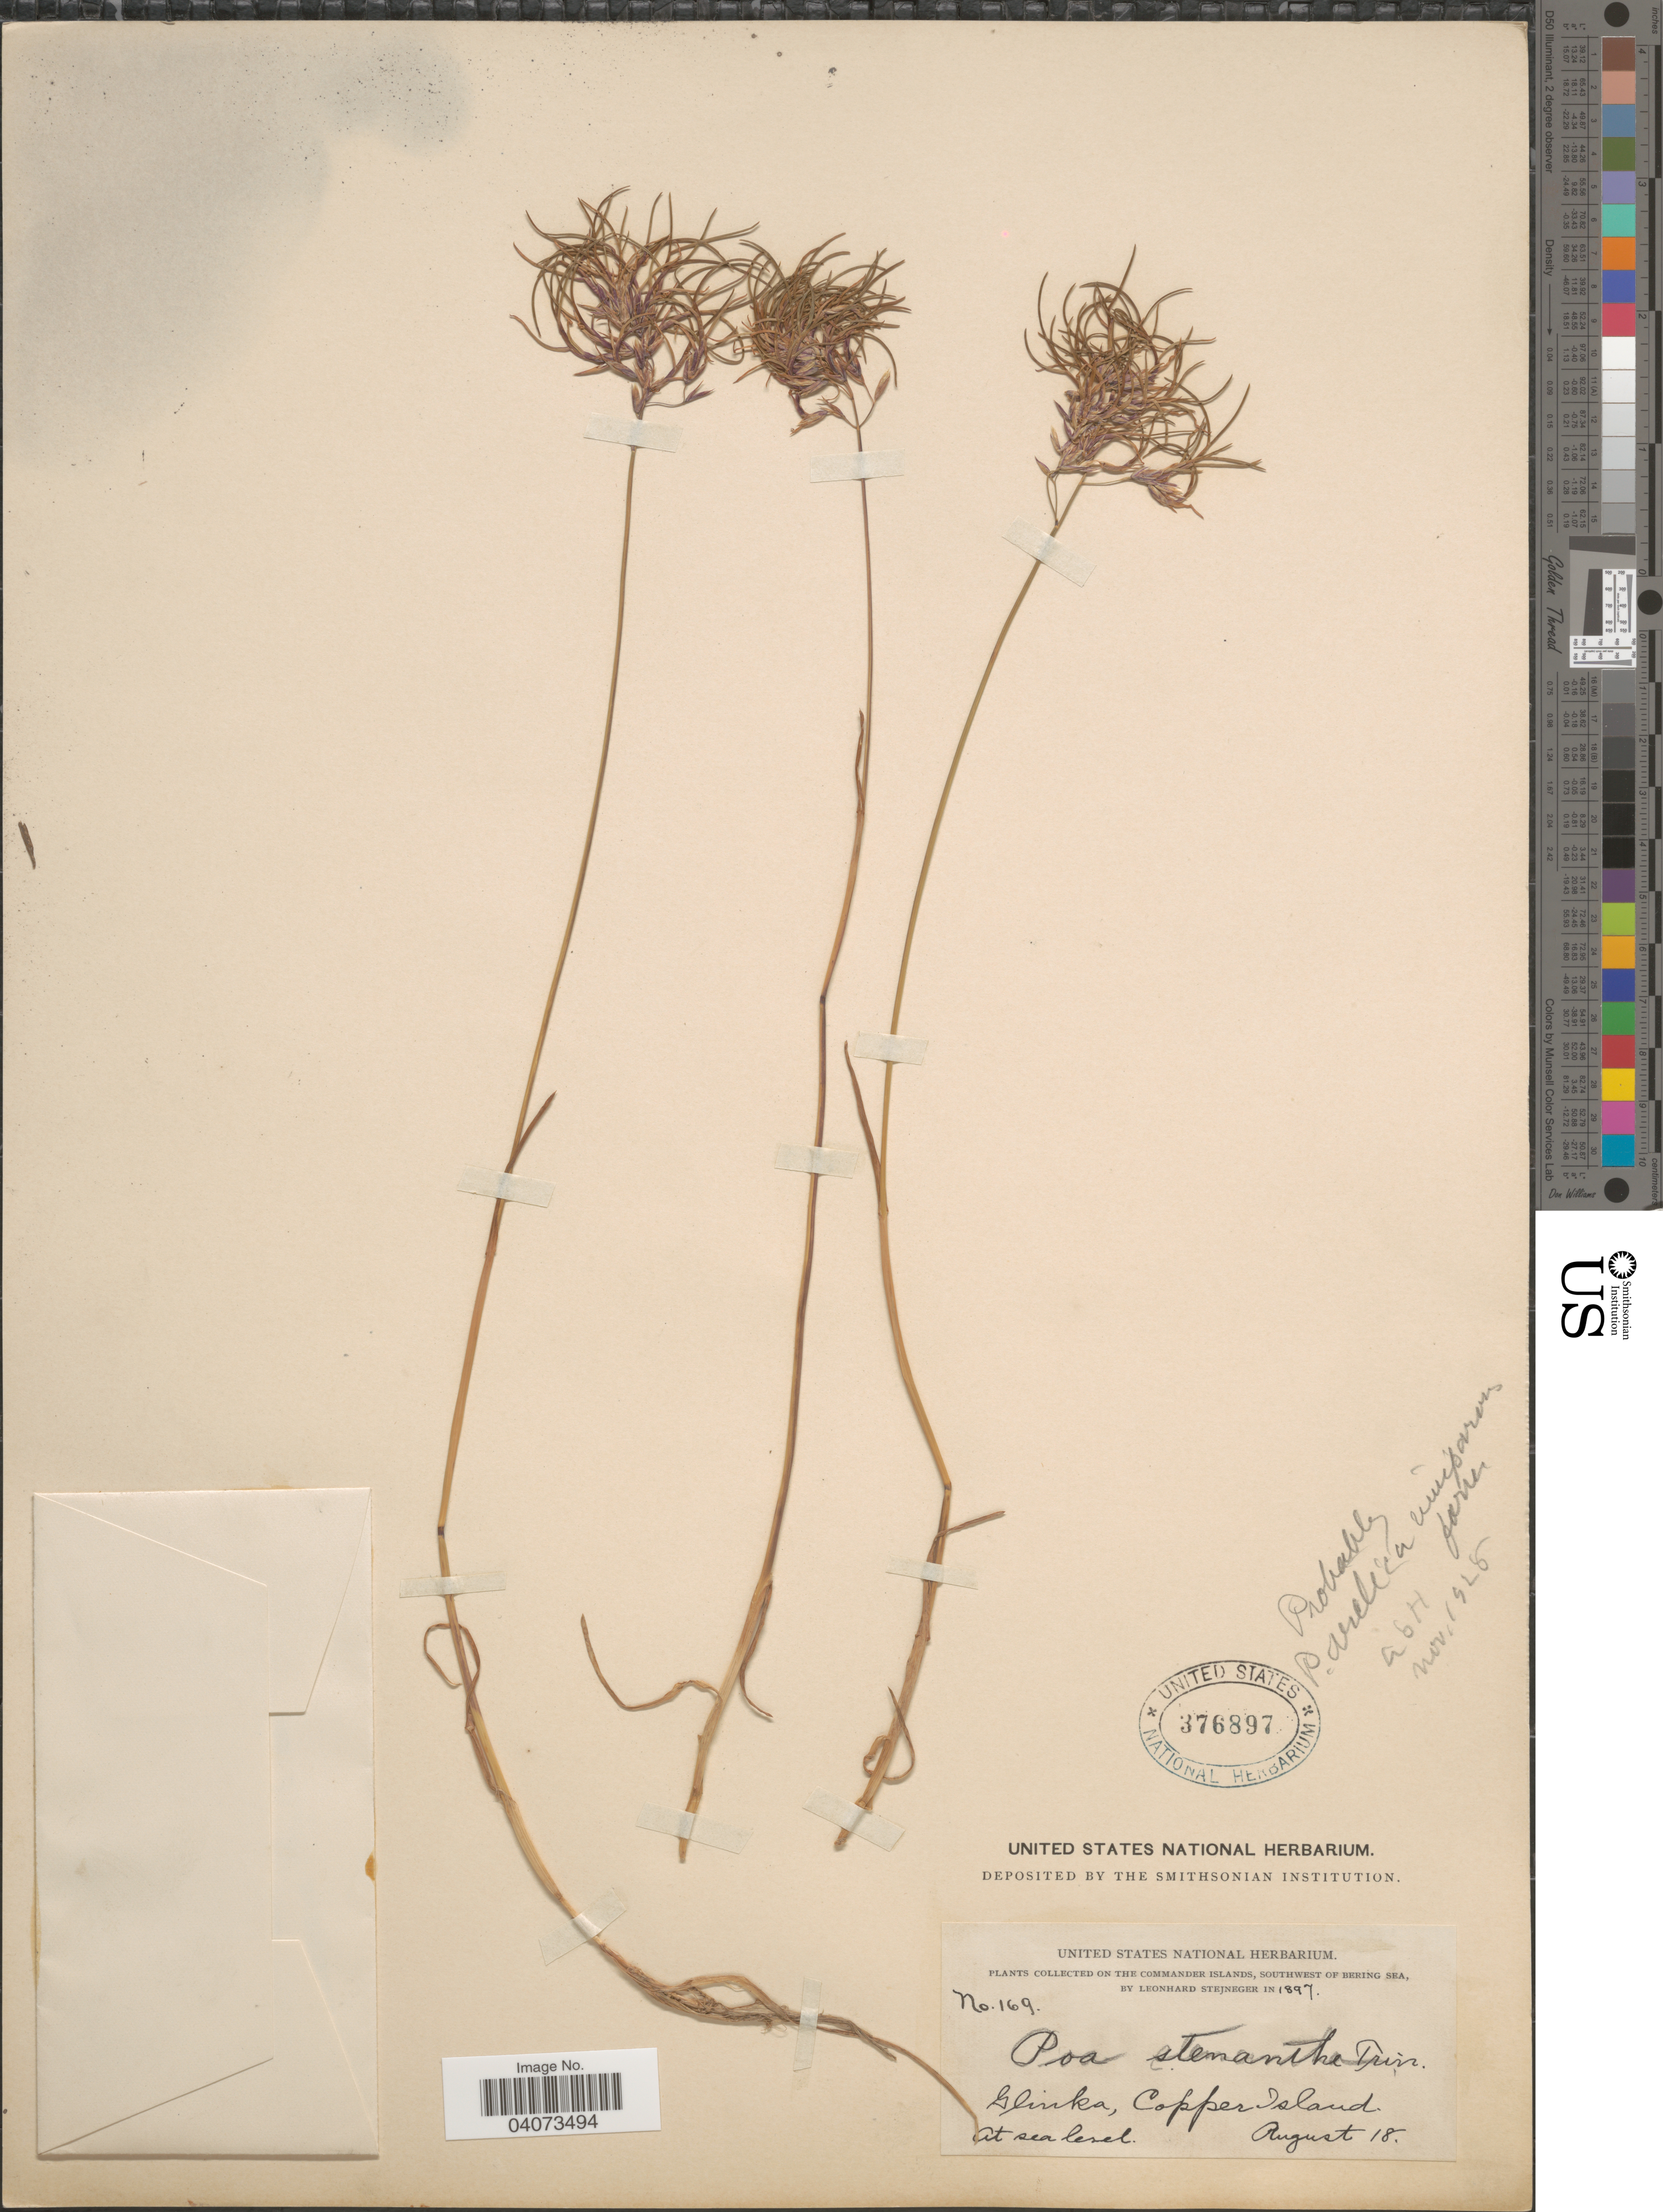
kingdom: Plantae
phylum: Tracheophyta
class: Liliopsida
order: Poales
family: Poaceae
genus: Poa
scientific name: Poa macrocalyx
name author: Trautv. & C.A. Mey.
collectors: L. Stejneger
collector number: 169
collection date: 1897-08-18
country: Russian Federation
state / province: Kamchatka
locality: On the Commander Islands, southwest of Bering Sea. Glinka, Copper Island.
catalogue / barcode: US 376897